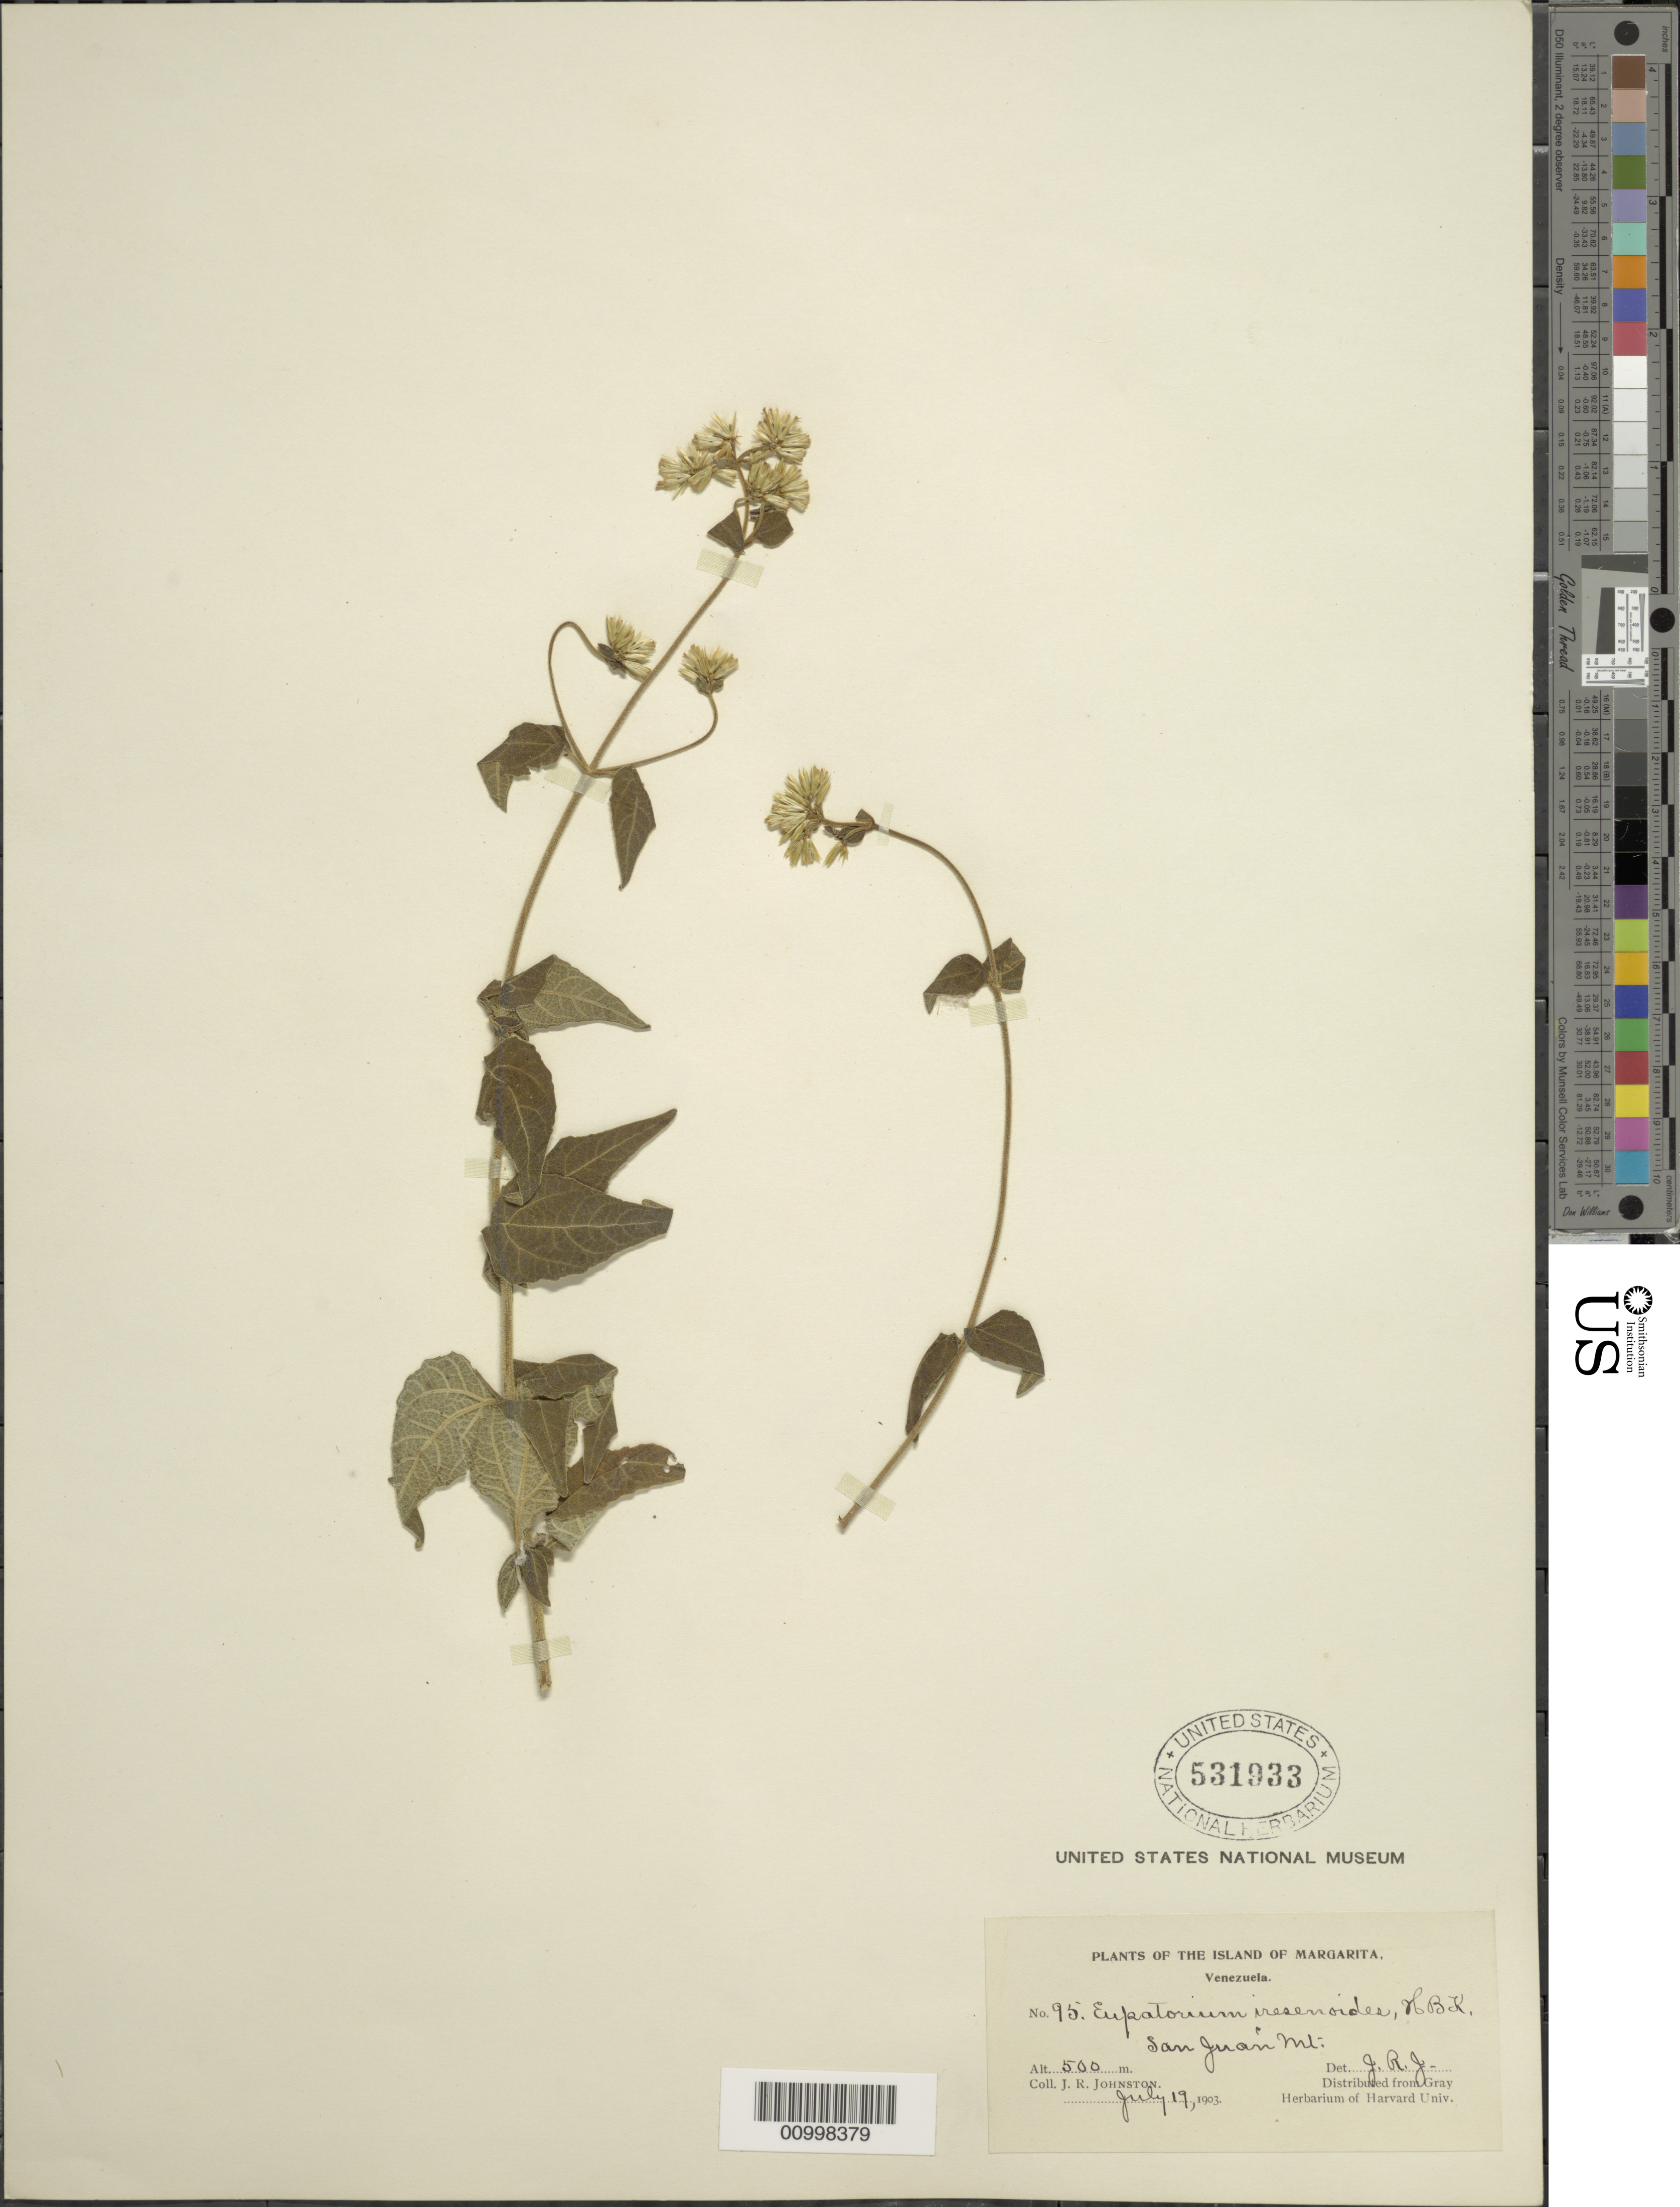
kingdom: Plantae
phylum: Tracheophyta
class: Magnoliopsida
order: Asterales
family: Asteraceae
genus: Condylidium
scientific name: Condylidium iresinoides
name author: (Kunth) R.M. King & H. Rob.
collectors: J. Johnston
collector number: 95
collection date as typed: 19 Jul 1903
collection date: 1903-07-19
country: Venezuela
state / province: Nueva Esparta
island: Margarita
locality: San Juan Mountain.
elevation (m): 500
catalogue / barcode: US 531933